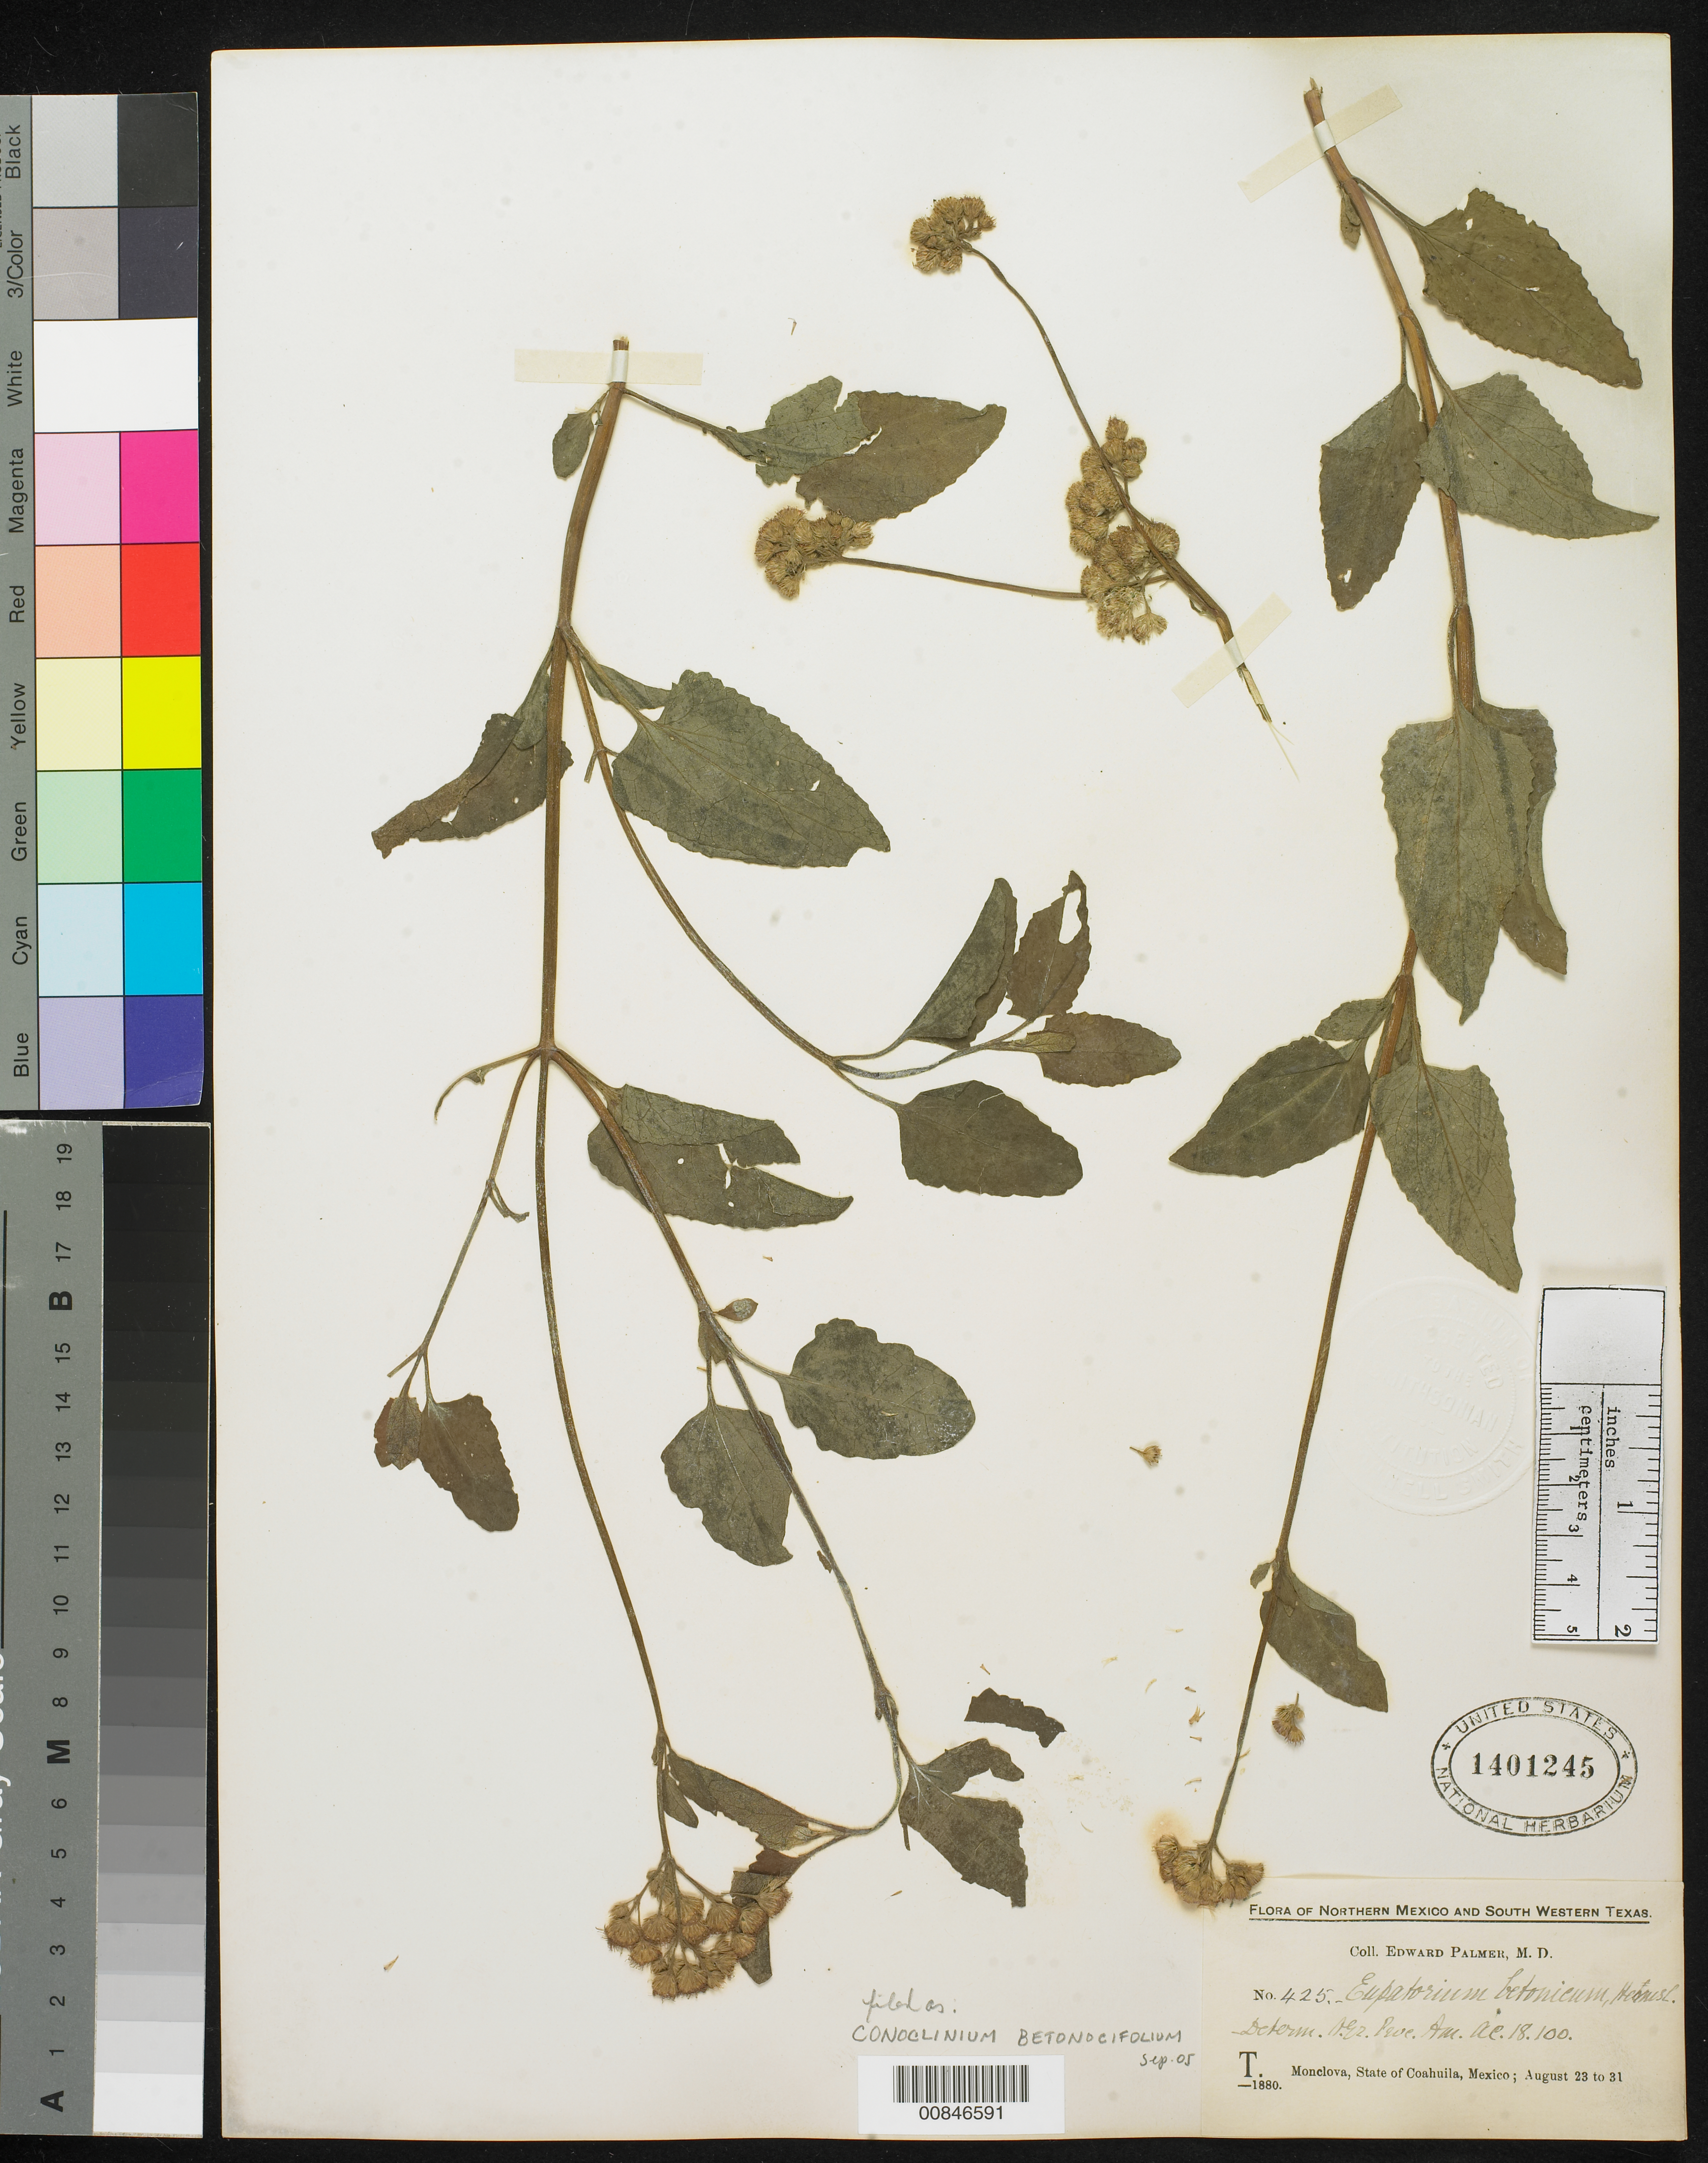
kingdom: Plantae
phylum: Tracheophyta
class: Magnoliopsida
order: Asterales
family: Asteraceae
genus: Conoclinium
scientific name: Conoclinium betonicifolium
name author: (Mill.) R.M. King & H. Rob.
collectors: E. Palmer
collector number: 425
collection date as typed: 23 Aug 1880 to 31 Aug 1880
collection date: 1880-08-23/1880-08-31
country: Mexico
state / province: Coahuila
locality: T. Monclova, Coahuila.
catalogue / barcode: US 1401245